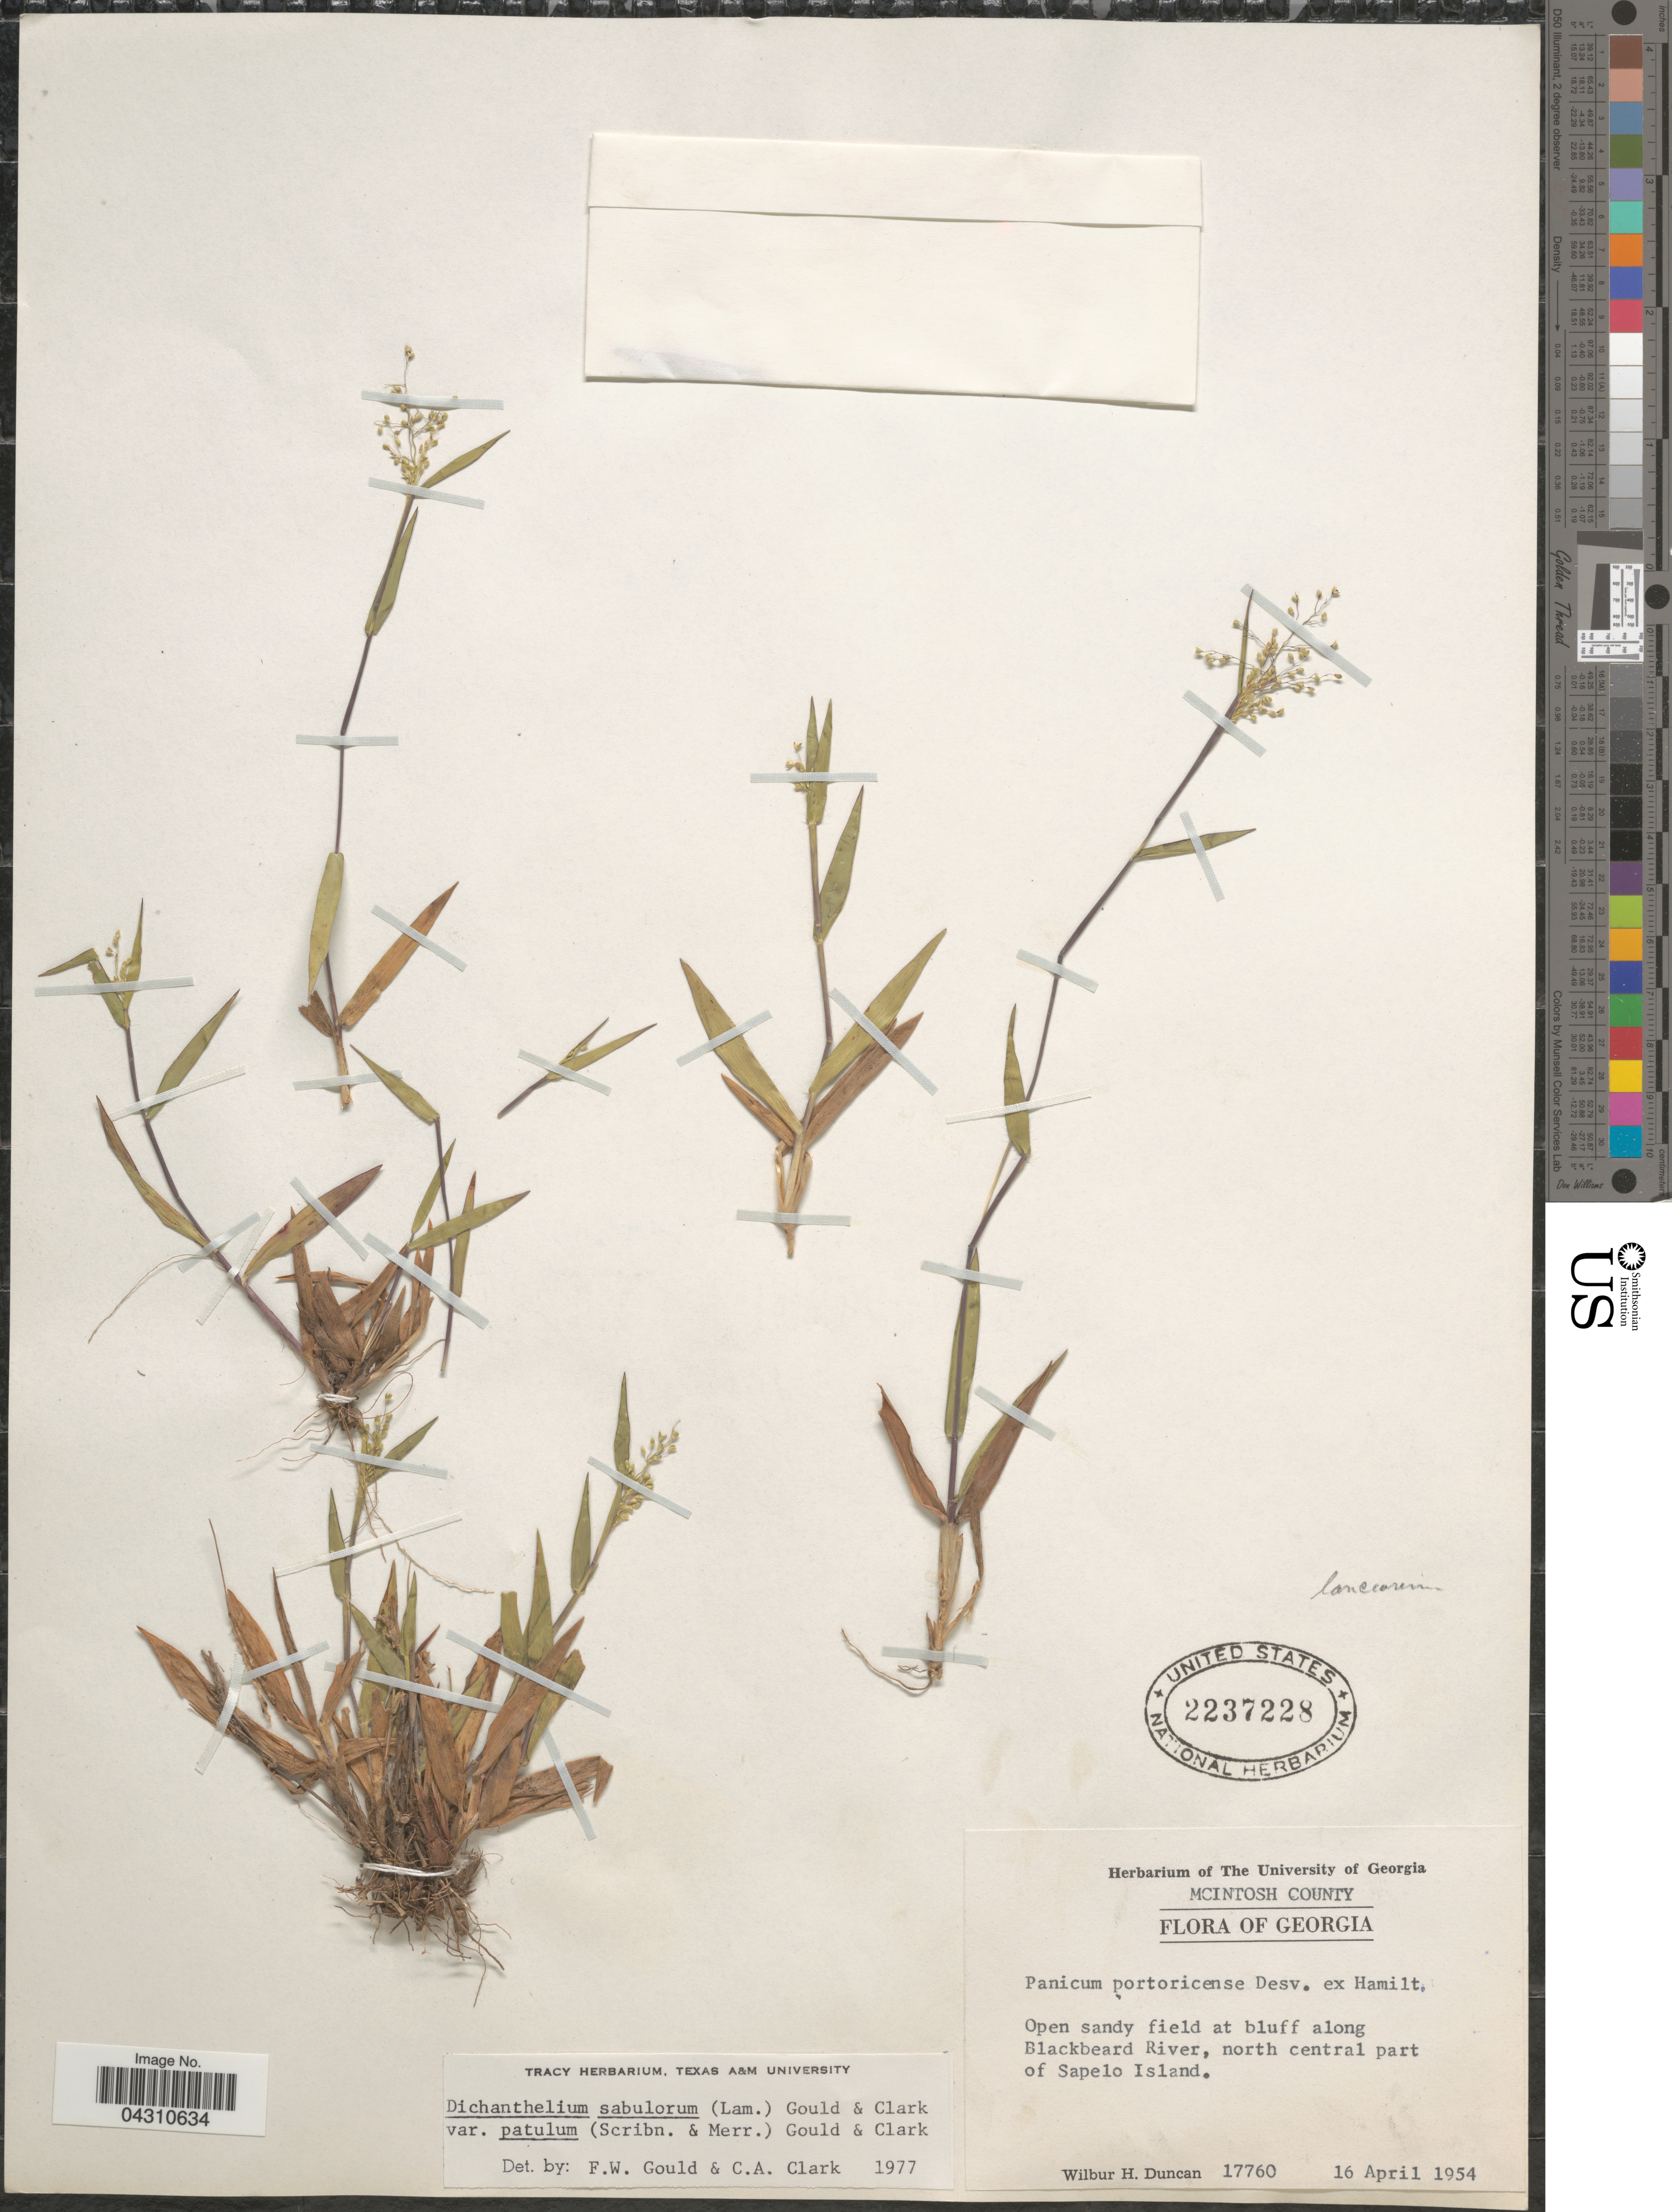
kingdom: Plantae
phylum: Tracheophyta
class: Liliopsida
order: Poales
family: Poaceae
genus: Dichanthelium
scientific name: Dichanthelium portoricense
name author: (Desv. ex Ham.) B.F. Hansen & Wunderlin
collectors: W. H. Duncan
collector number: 17760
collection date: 1954-04-16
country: United States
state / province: Georgia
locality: McIntosh County. Open sandy field at bluff along Blackbeard River, north central part of Sapelo Island.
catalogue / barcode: US 2237228